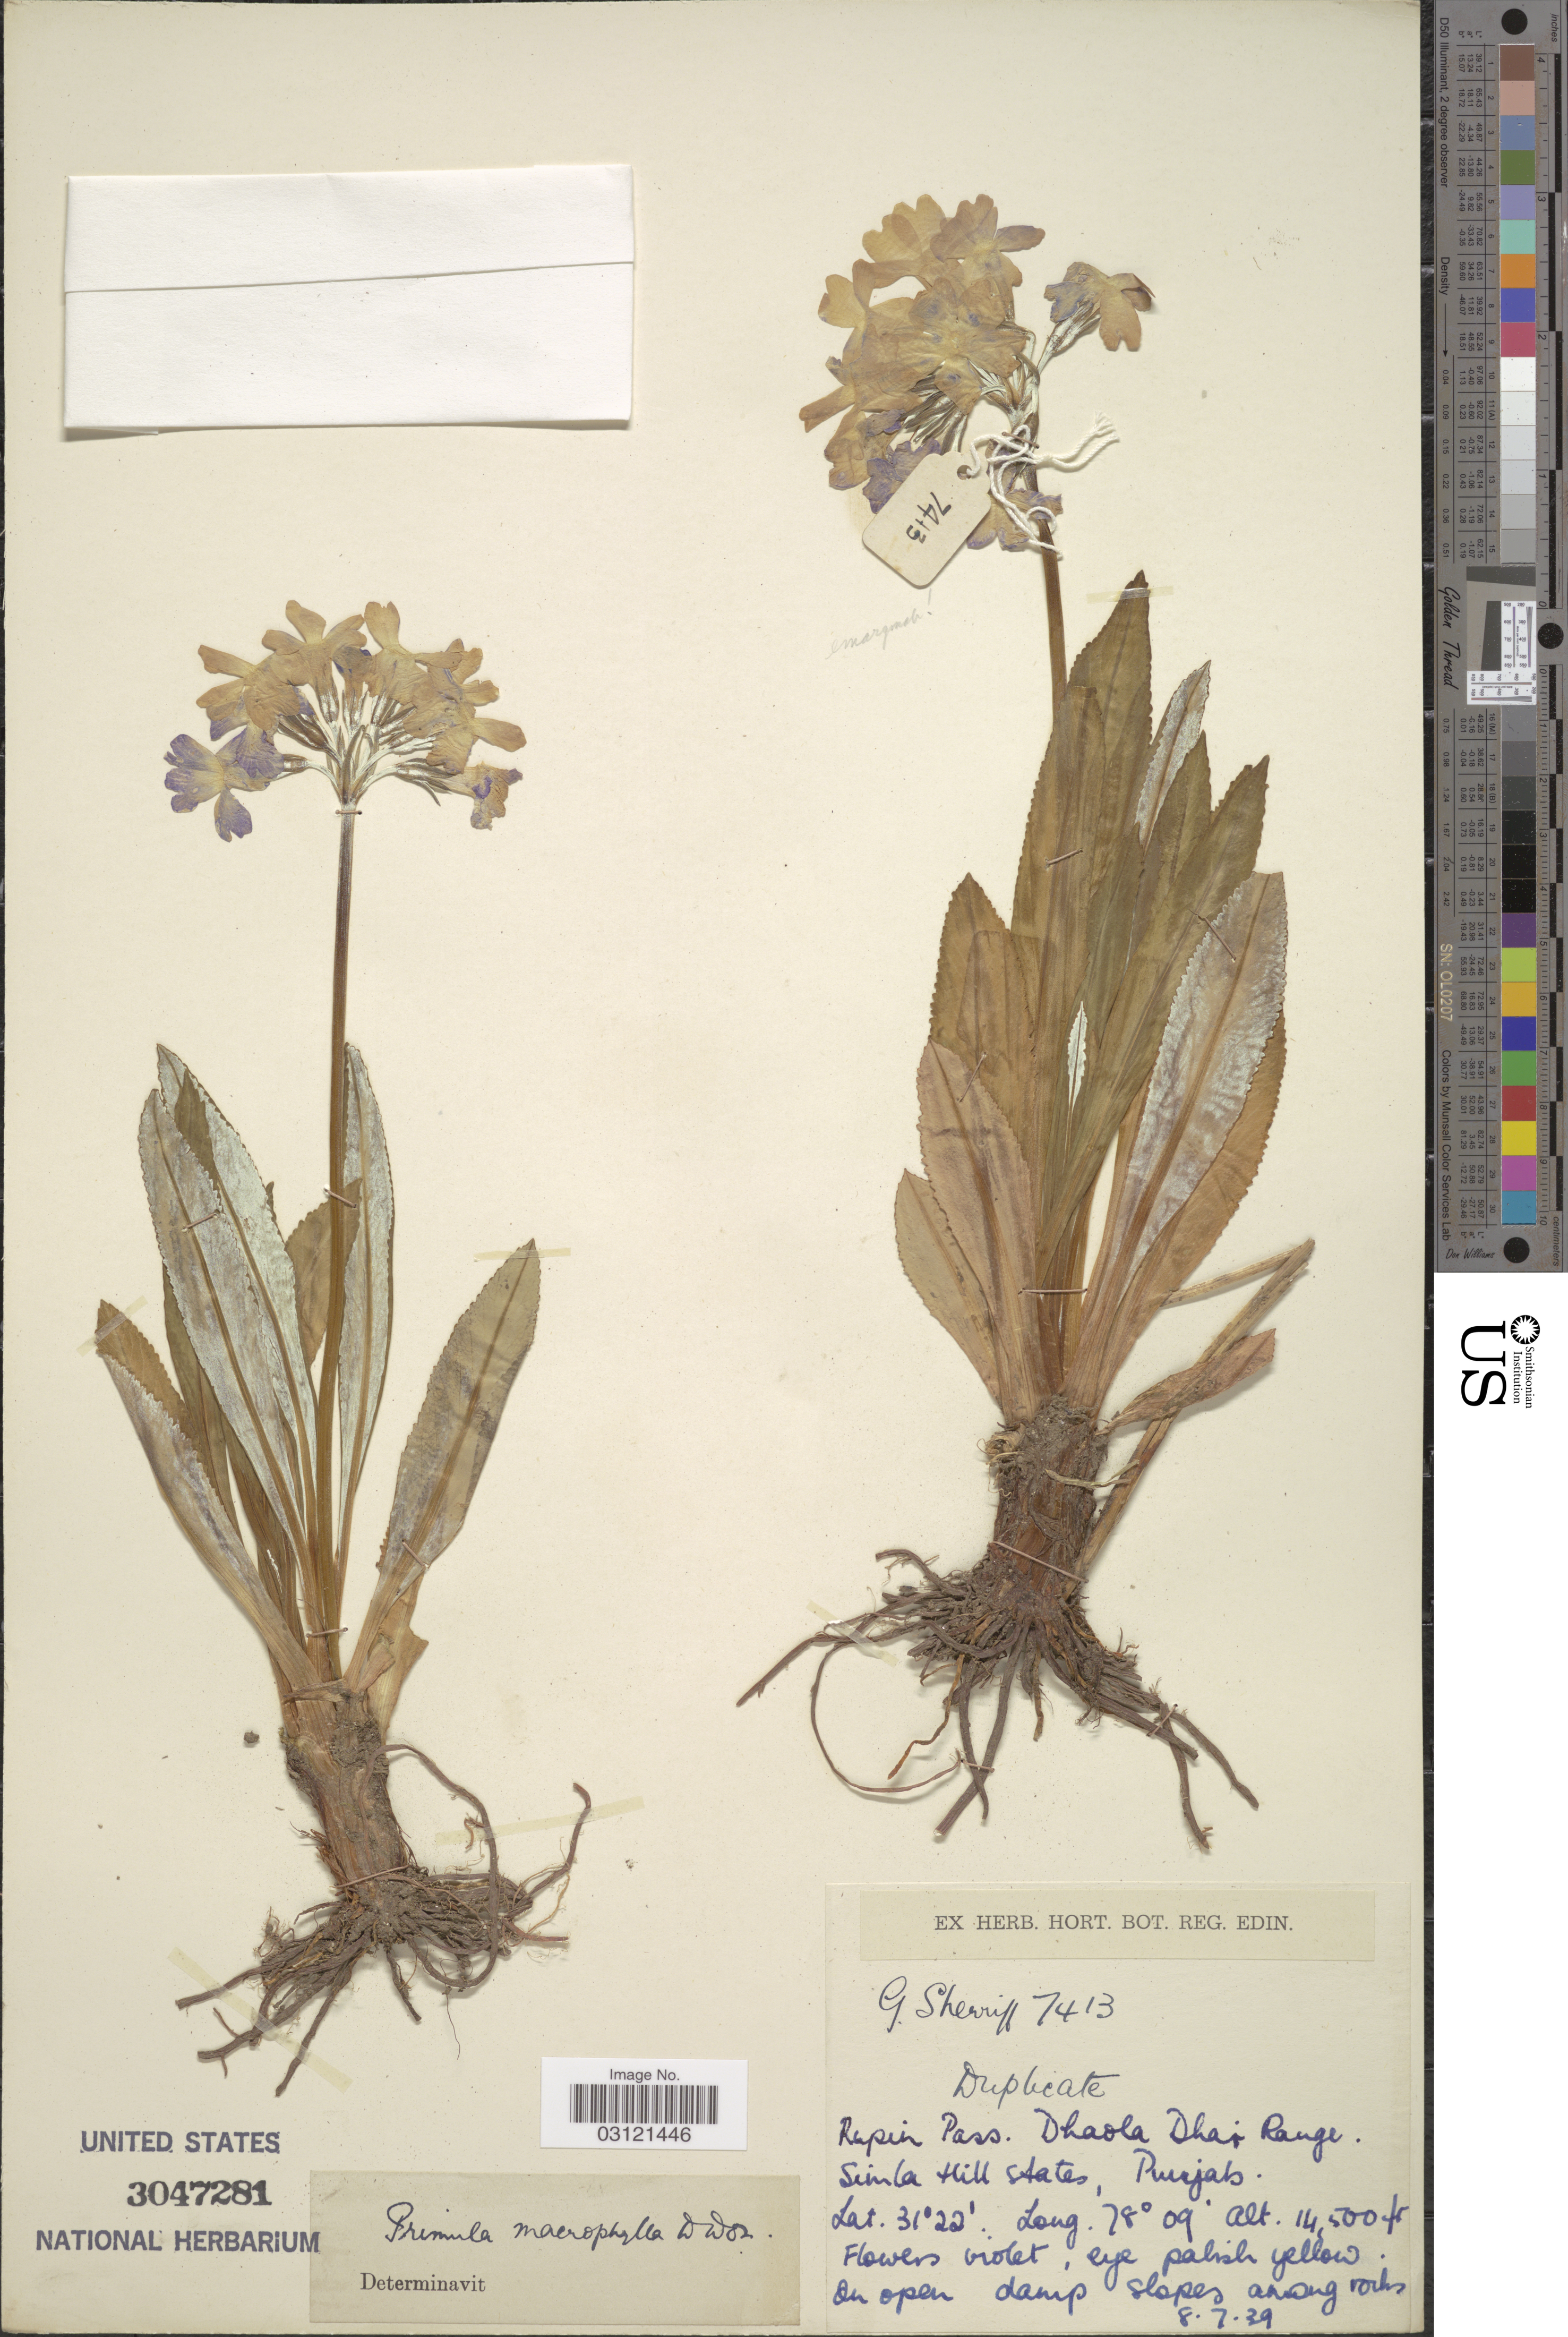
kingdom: Plantae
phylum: Tracheophyta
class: Magnoliopsida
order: Ericales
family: Primulaceae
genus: Primula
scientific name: Primula macrophylla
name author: D. Don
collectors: G. Sherriff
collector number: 7413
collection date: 1939-07-08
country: India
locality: Rupin Pass. Dhaola Dhair Range. Simla Hill States.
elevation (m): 4420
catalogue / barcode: US 3047281